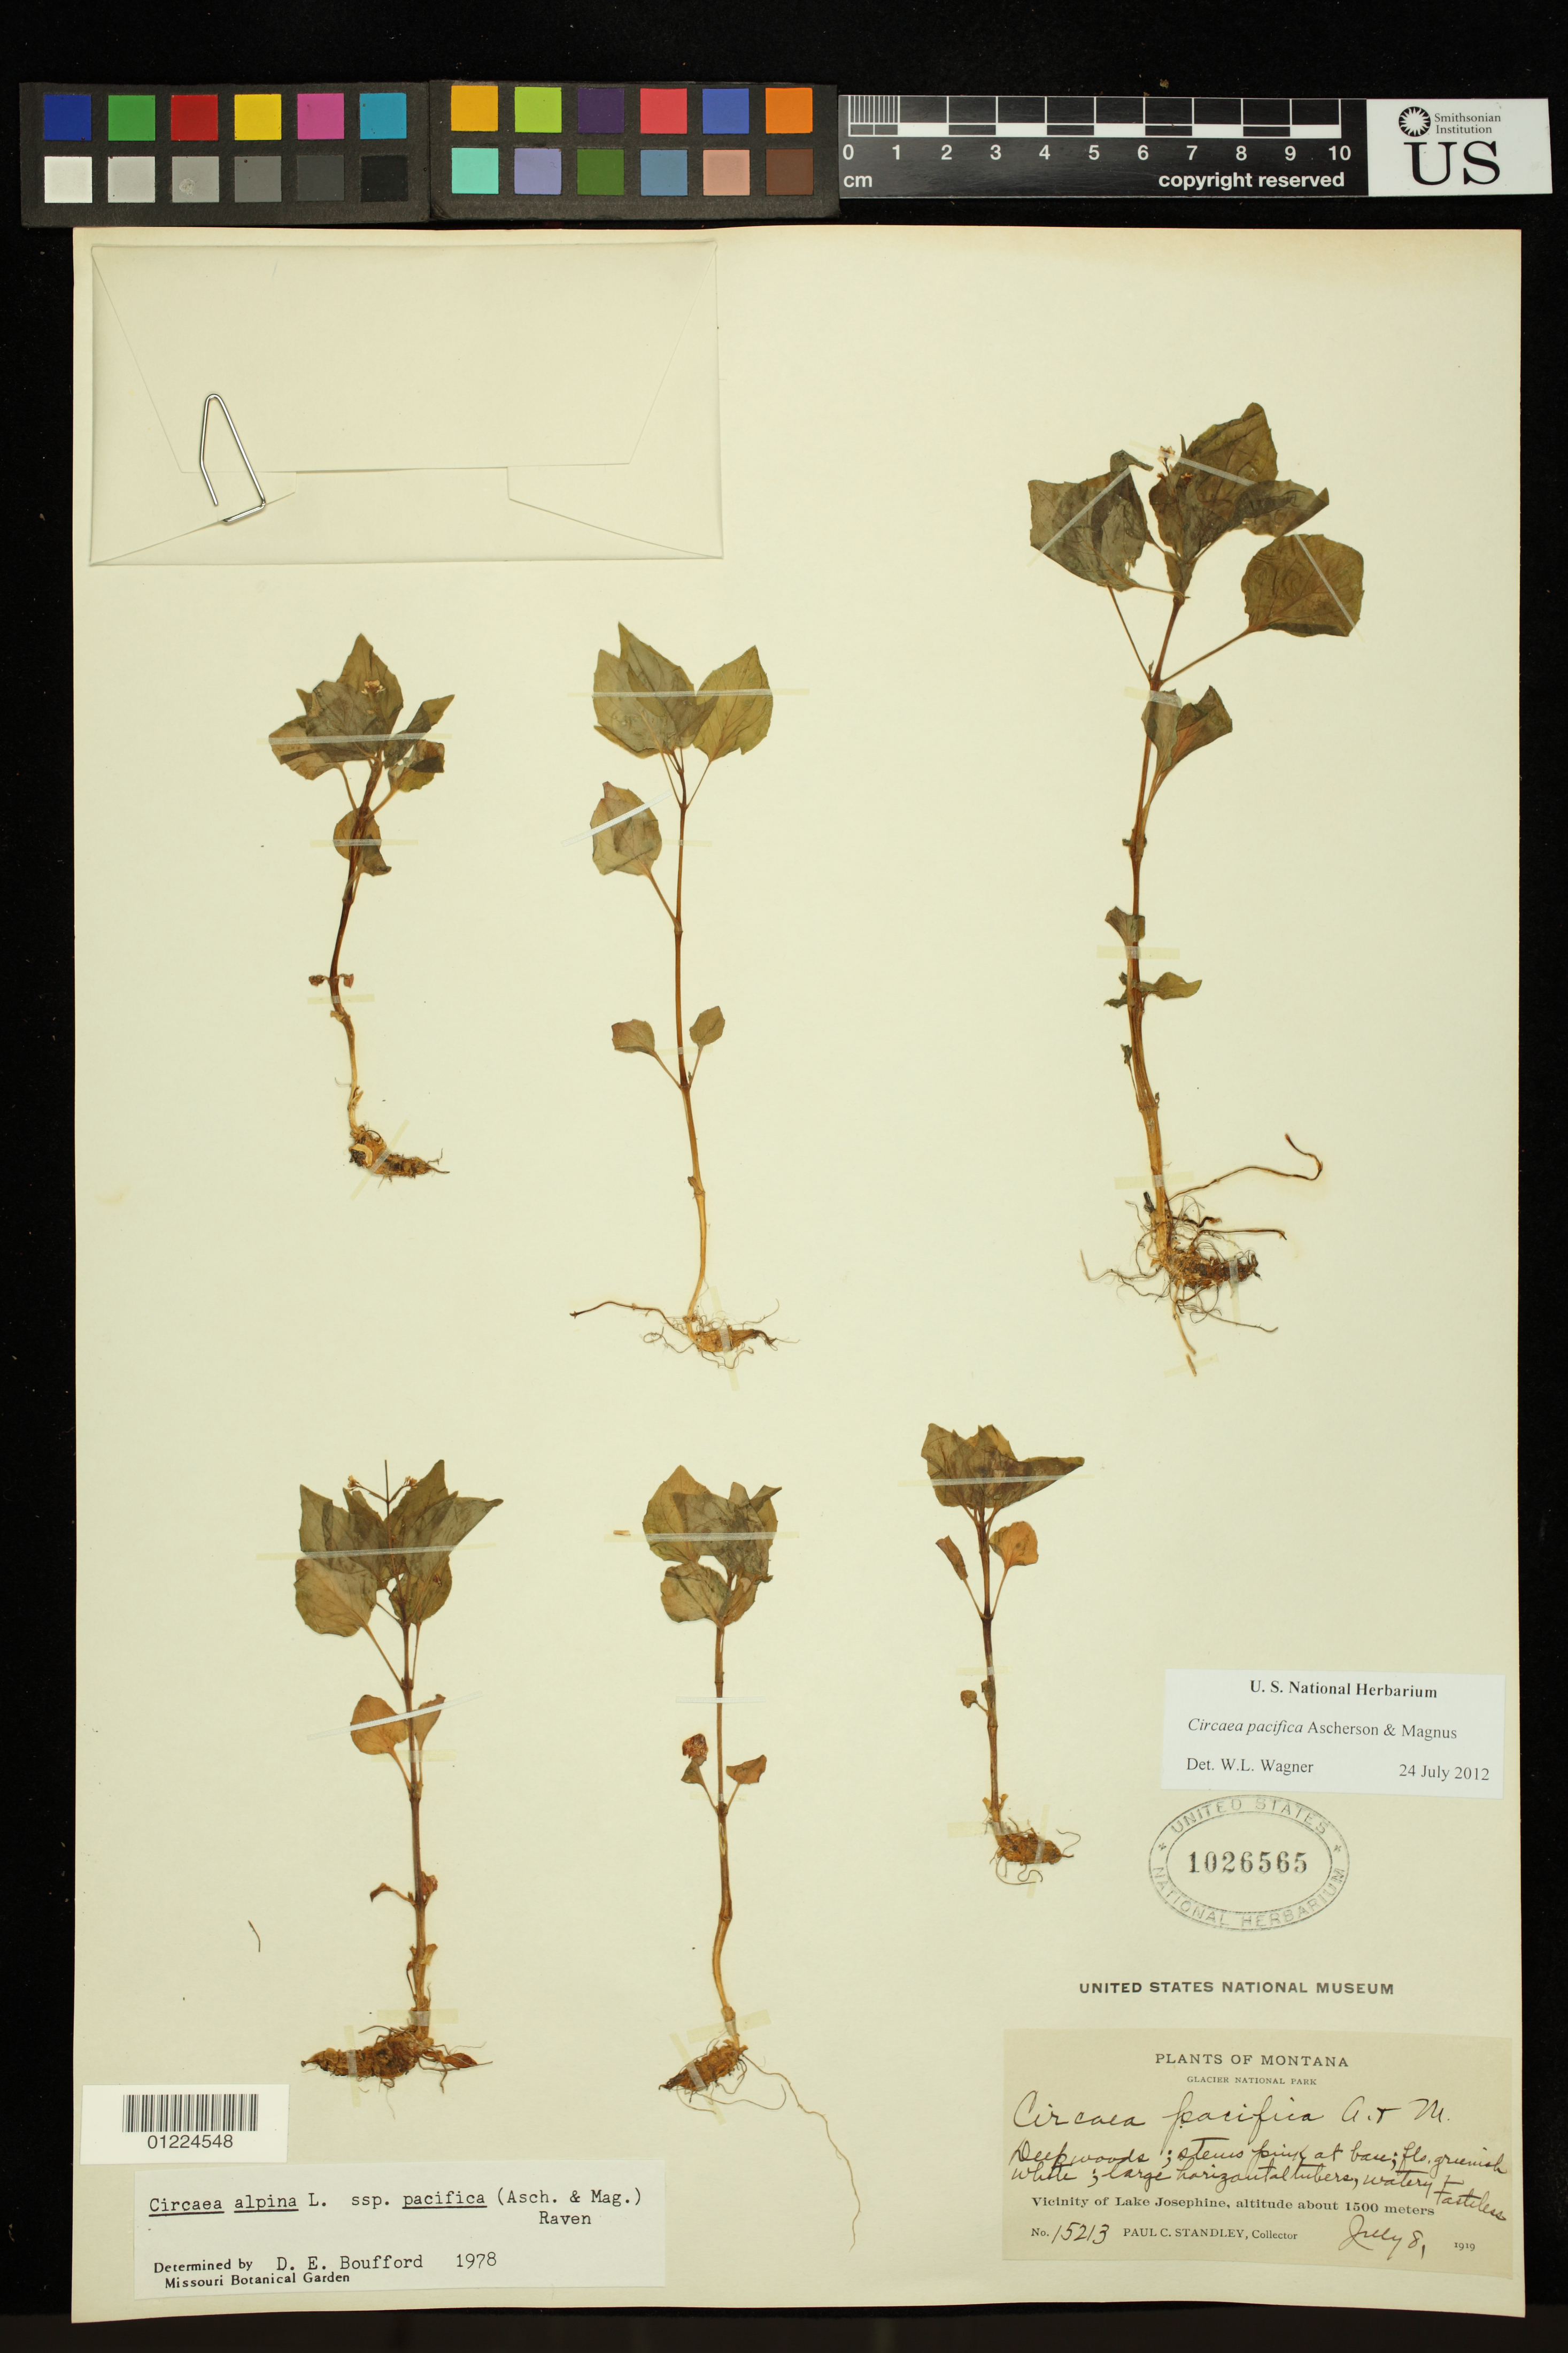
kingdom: Plantae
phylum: Tracheophyta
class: Magnoliopsida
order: Myrtales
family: Onagraceae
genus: Circaea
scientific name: Circaea pacifica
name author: Asch. & Magnus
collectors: P. C. Standley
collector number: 15213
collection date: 1919-07-08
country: United States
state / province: Montana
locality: Vicinity of Lake Josephine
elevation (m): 1500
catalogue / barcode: US 1026565